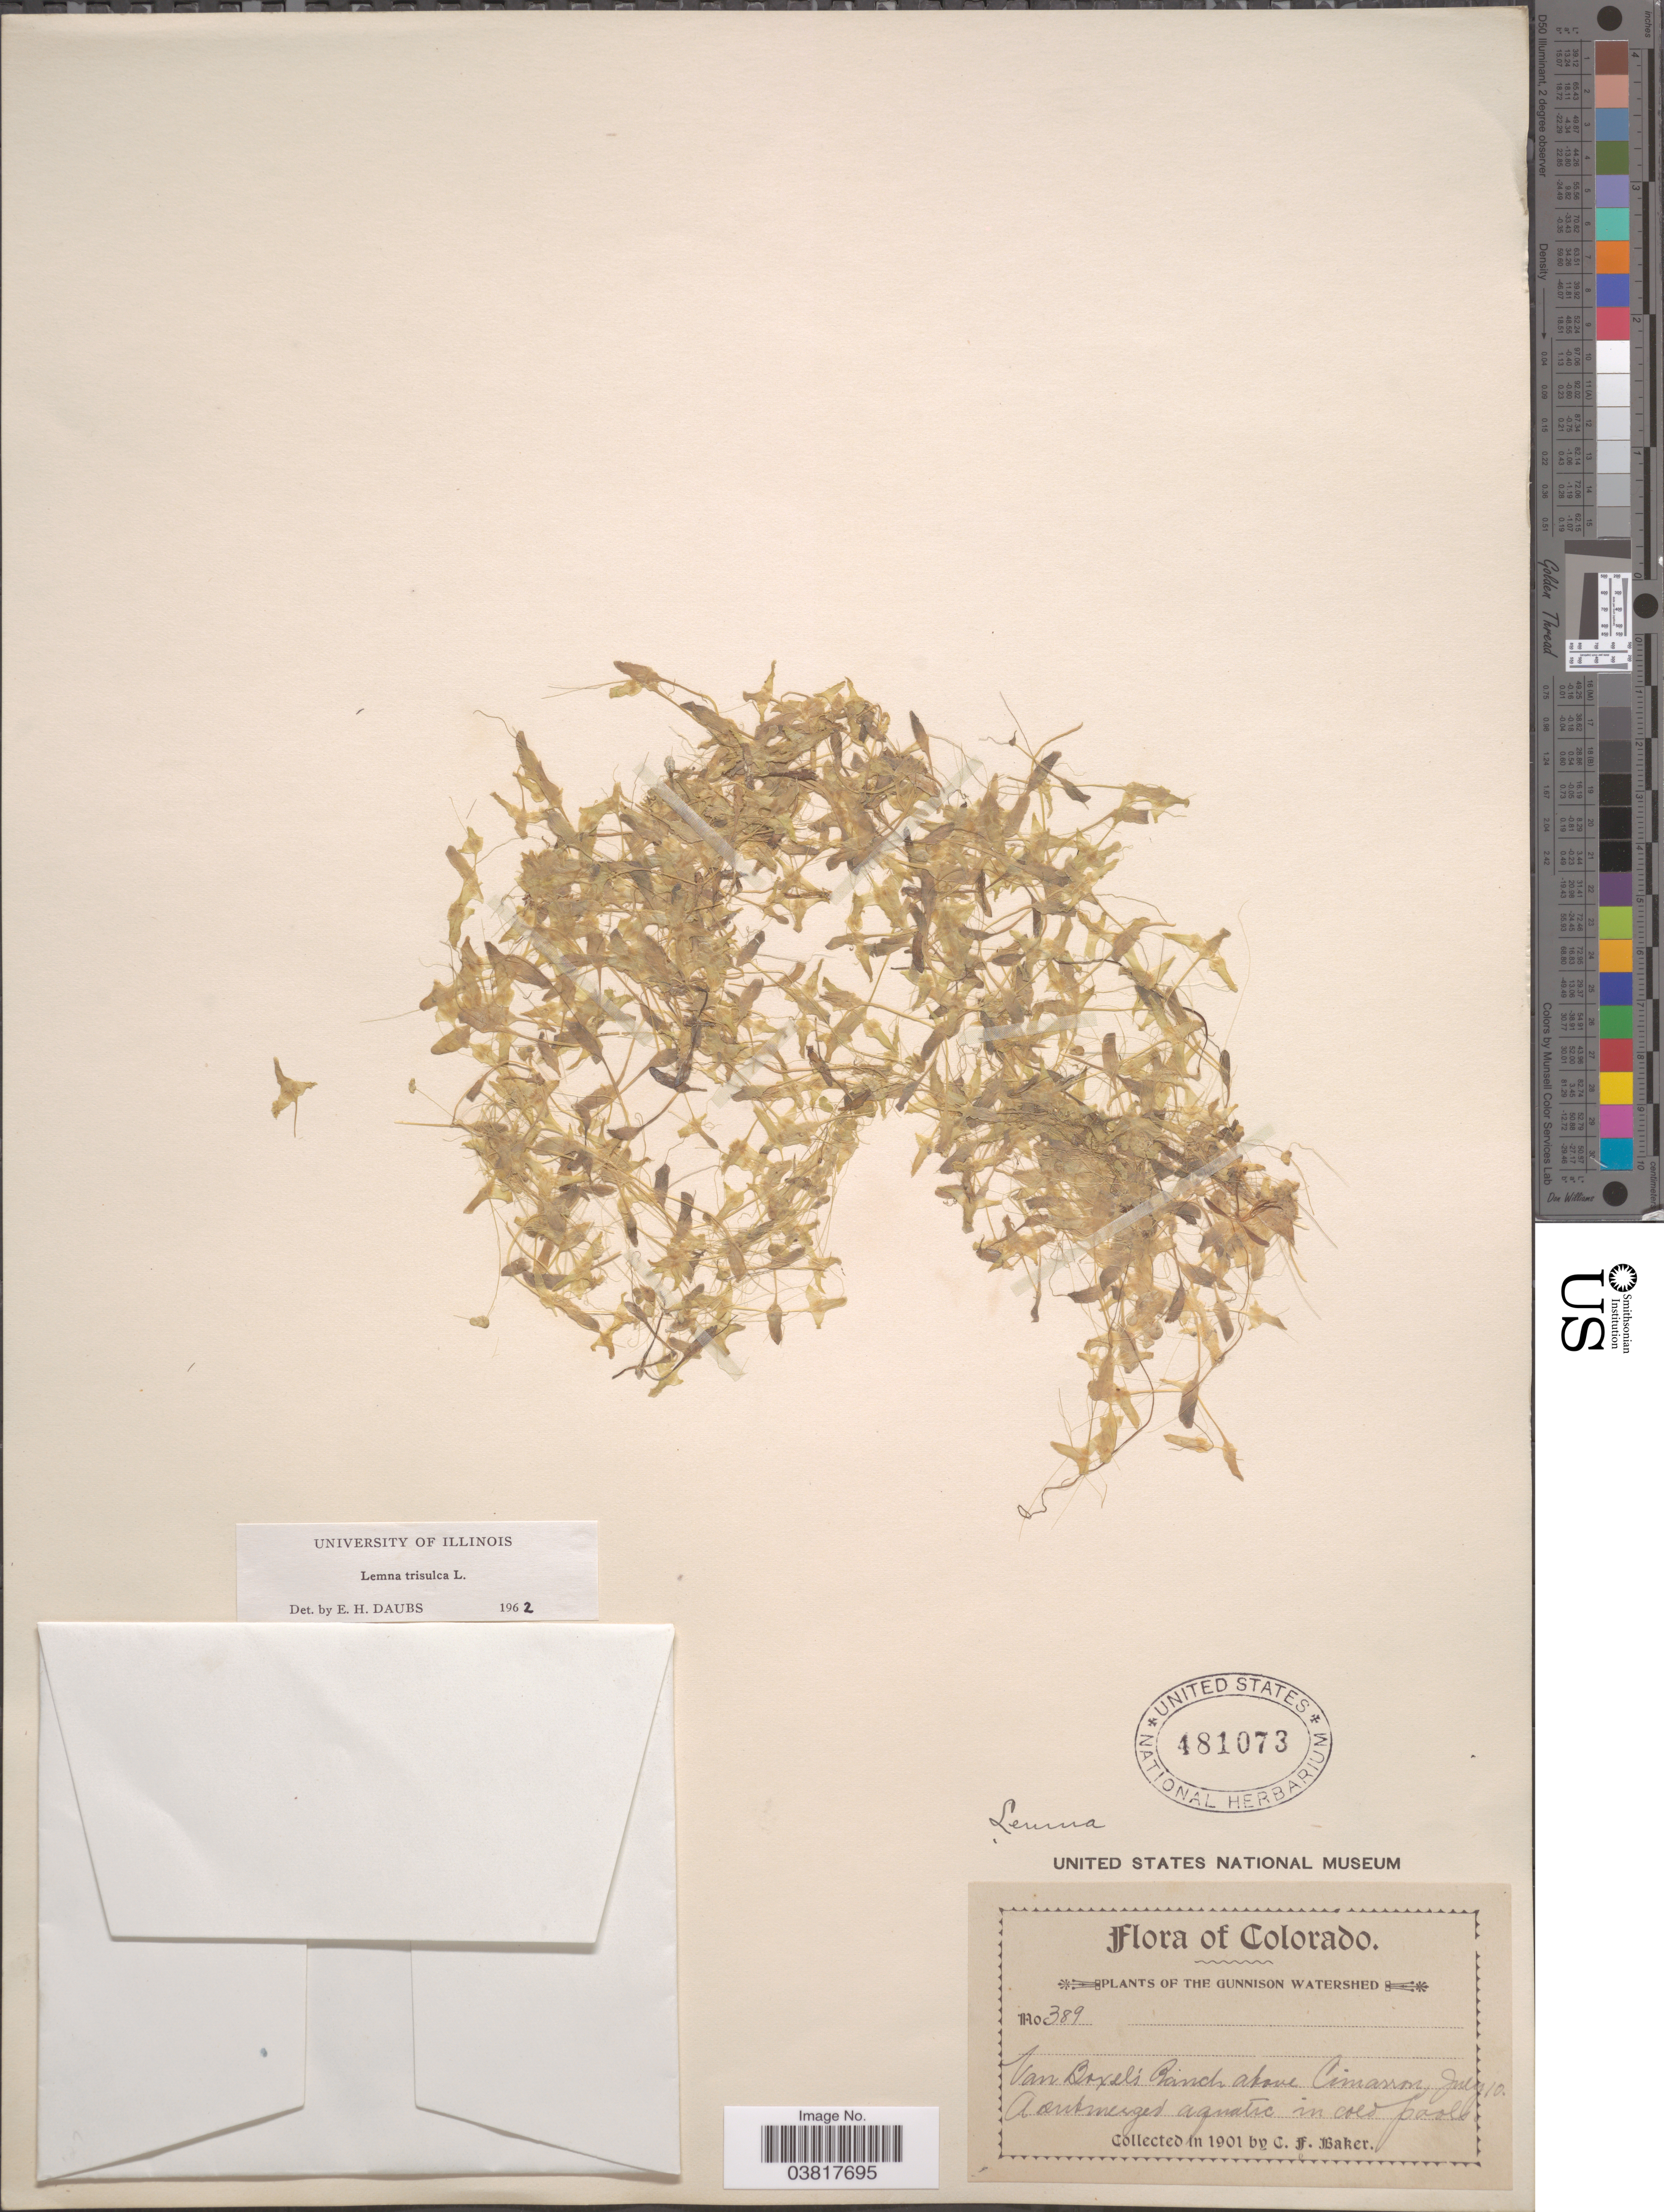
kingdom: Plantae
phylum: Tracheophyta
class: Liliopsida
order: Alismatales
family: Araceae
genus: Lemna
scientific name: Lemna trisulca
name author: L.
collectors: C. F. Baker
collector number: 389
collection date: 1901-07-10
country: United States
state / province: Colorado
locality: The Gunnison Watershed. Van Boxel's Ranch above Cimarron.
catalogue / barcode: US 481073